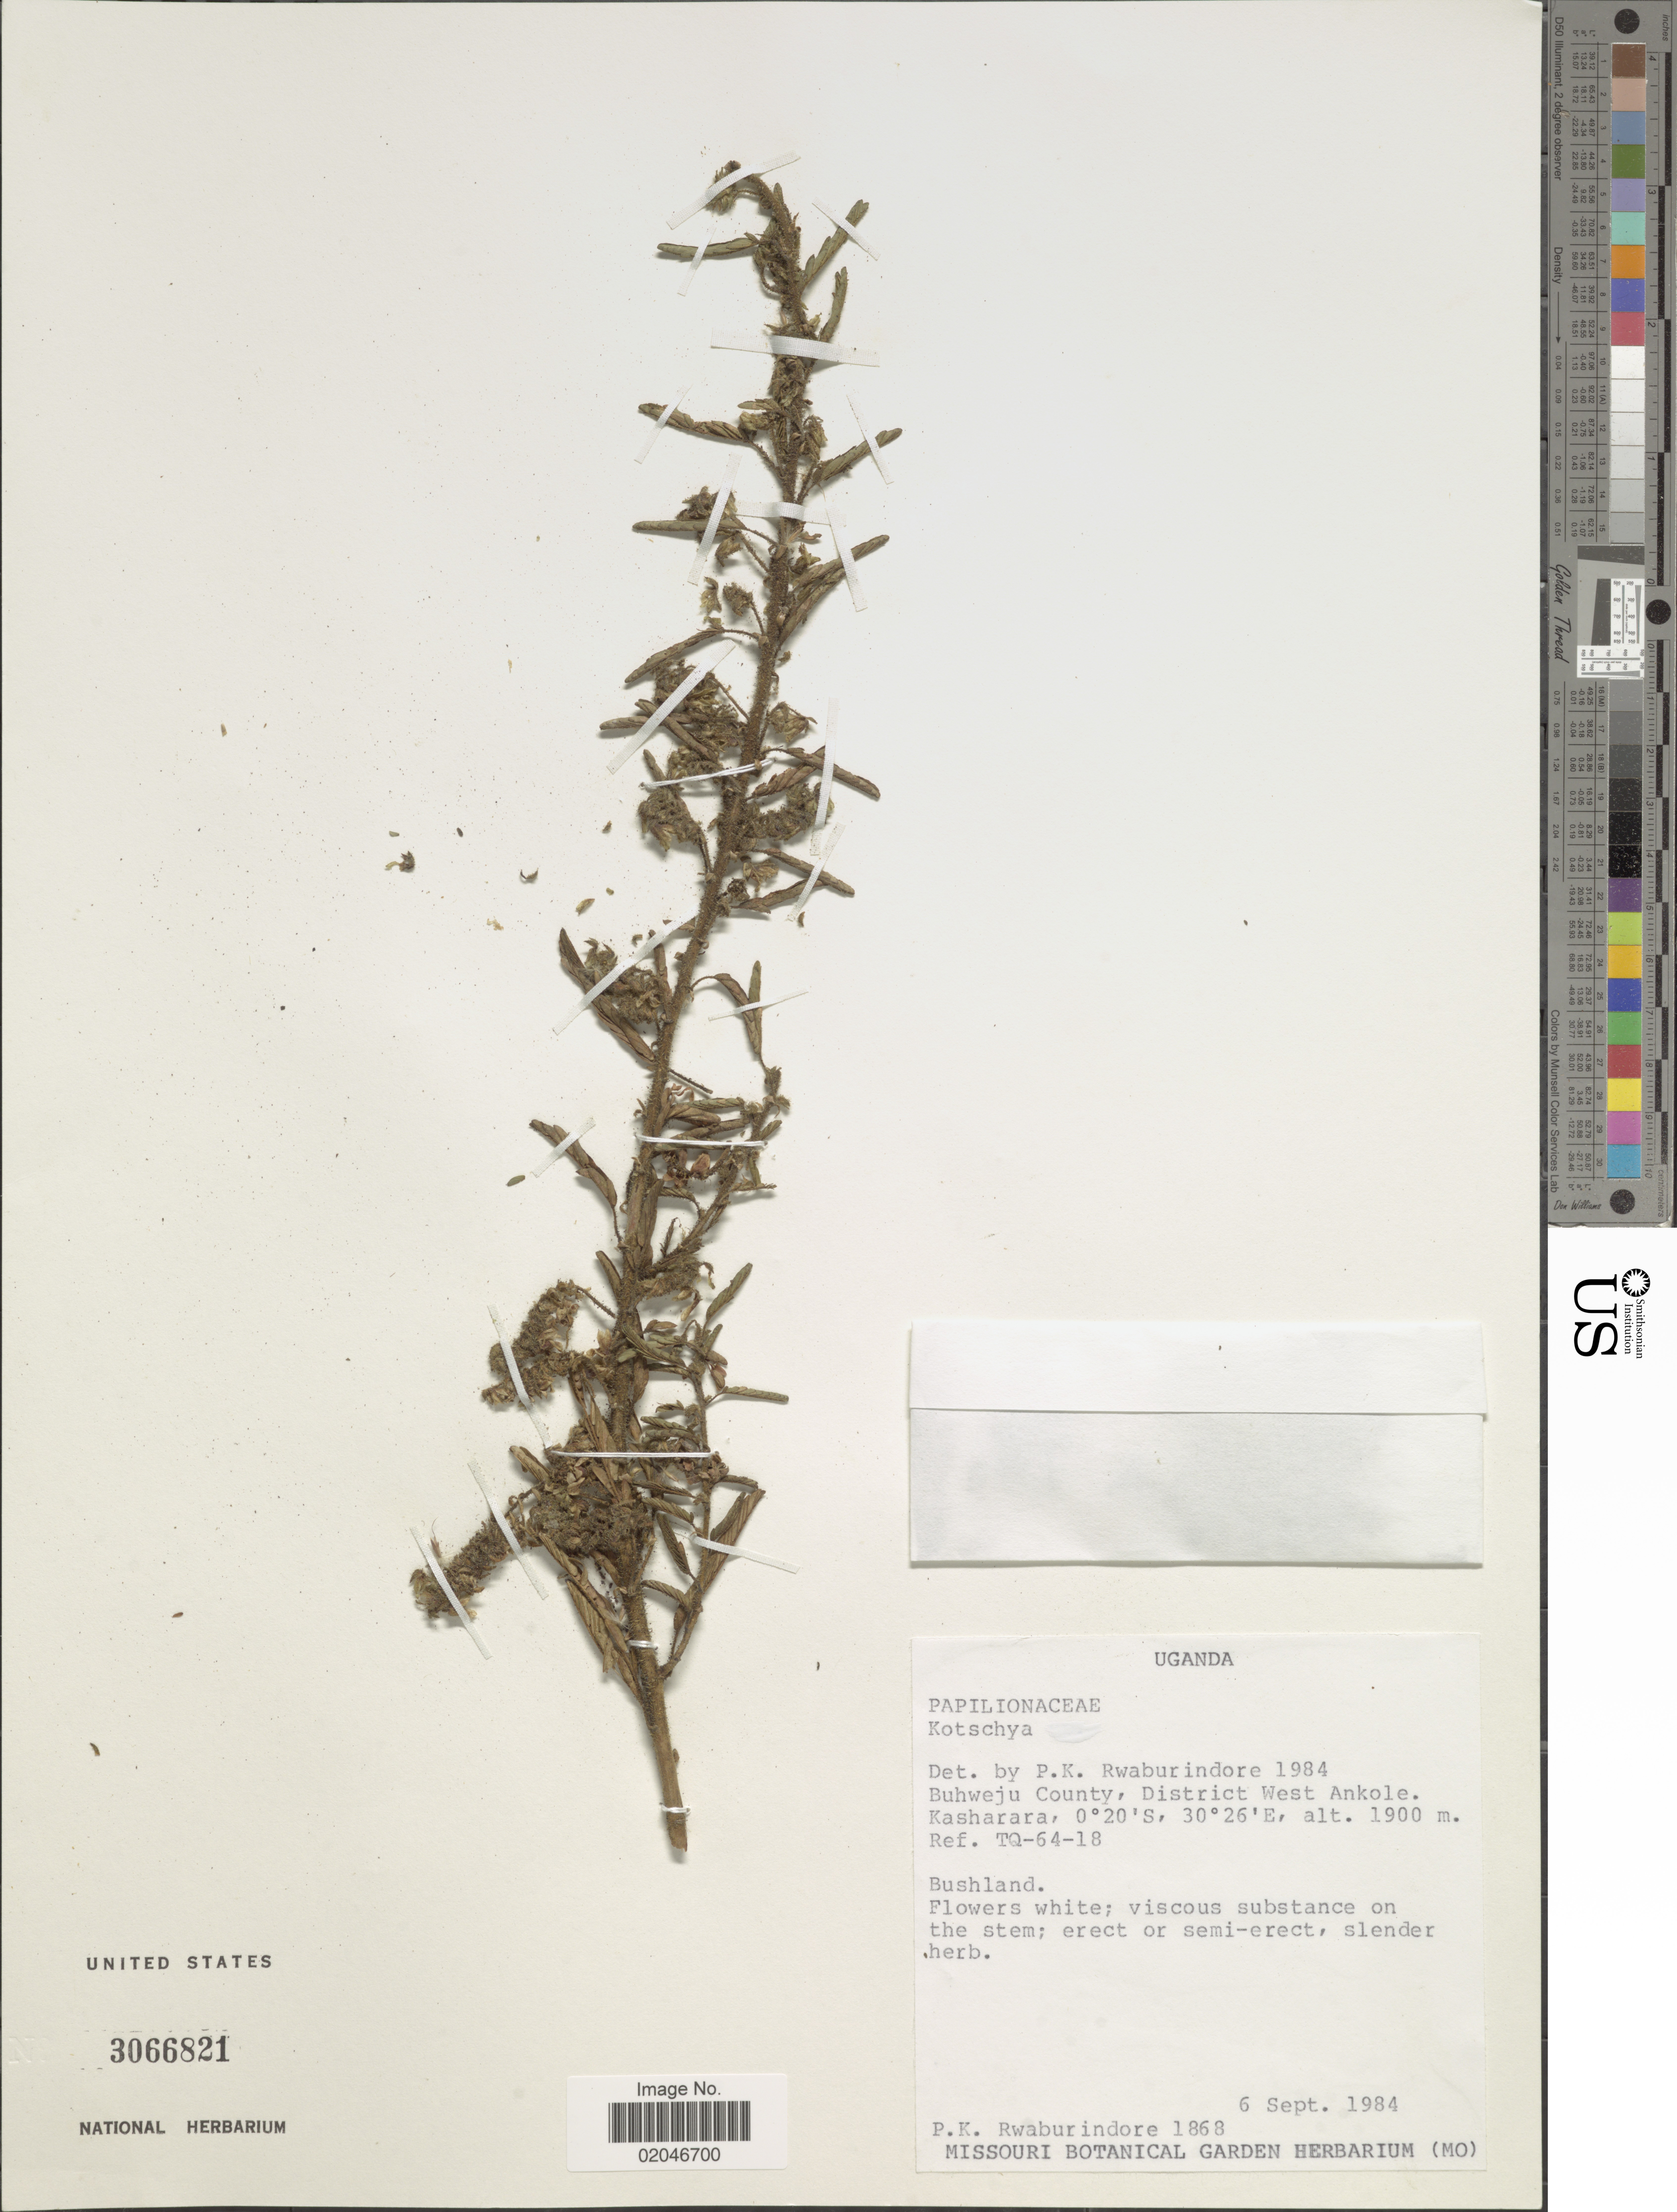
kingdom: Plantae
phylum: Tracheophyta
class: Magnoliopsida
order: Fabales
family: Fabaceae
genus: Kotschya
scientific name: Kotschya sp.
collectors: P. Rwaburindore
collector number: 1868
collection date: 1984-09-06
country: Uganda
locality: Buhweju County, District West Ankole. Kasharara, Ref. TQ-64-18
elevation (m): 1900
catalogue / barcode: US 3066821